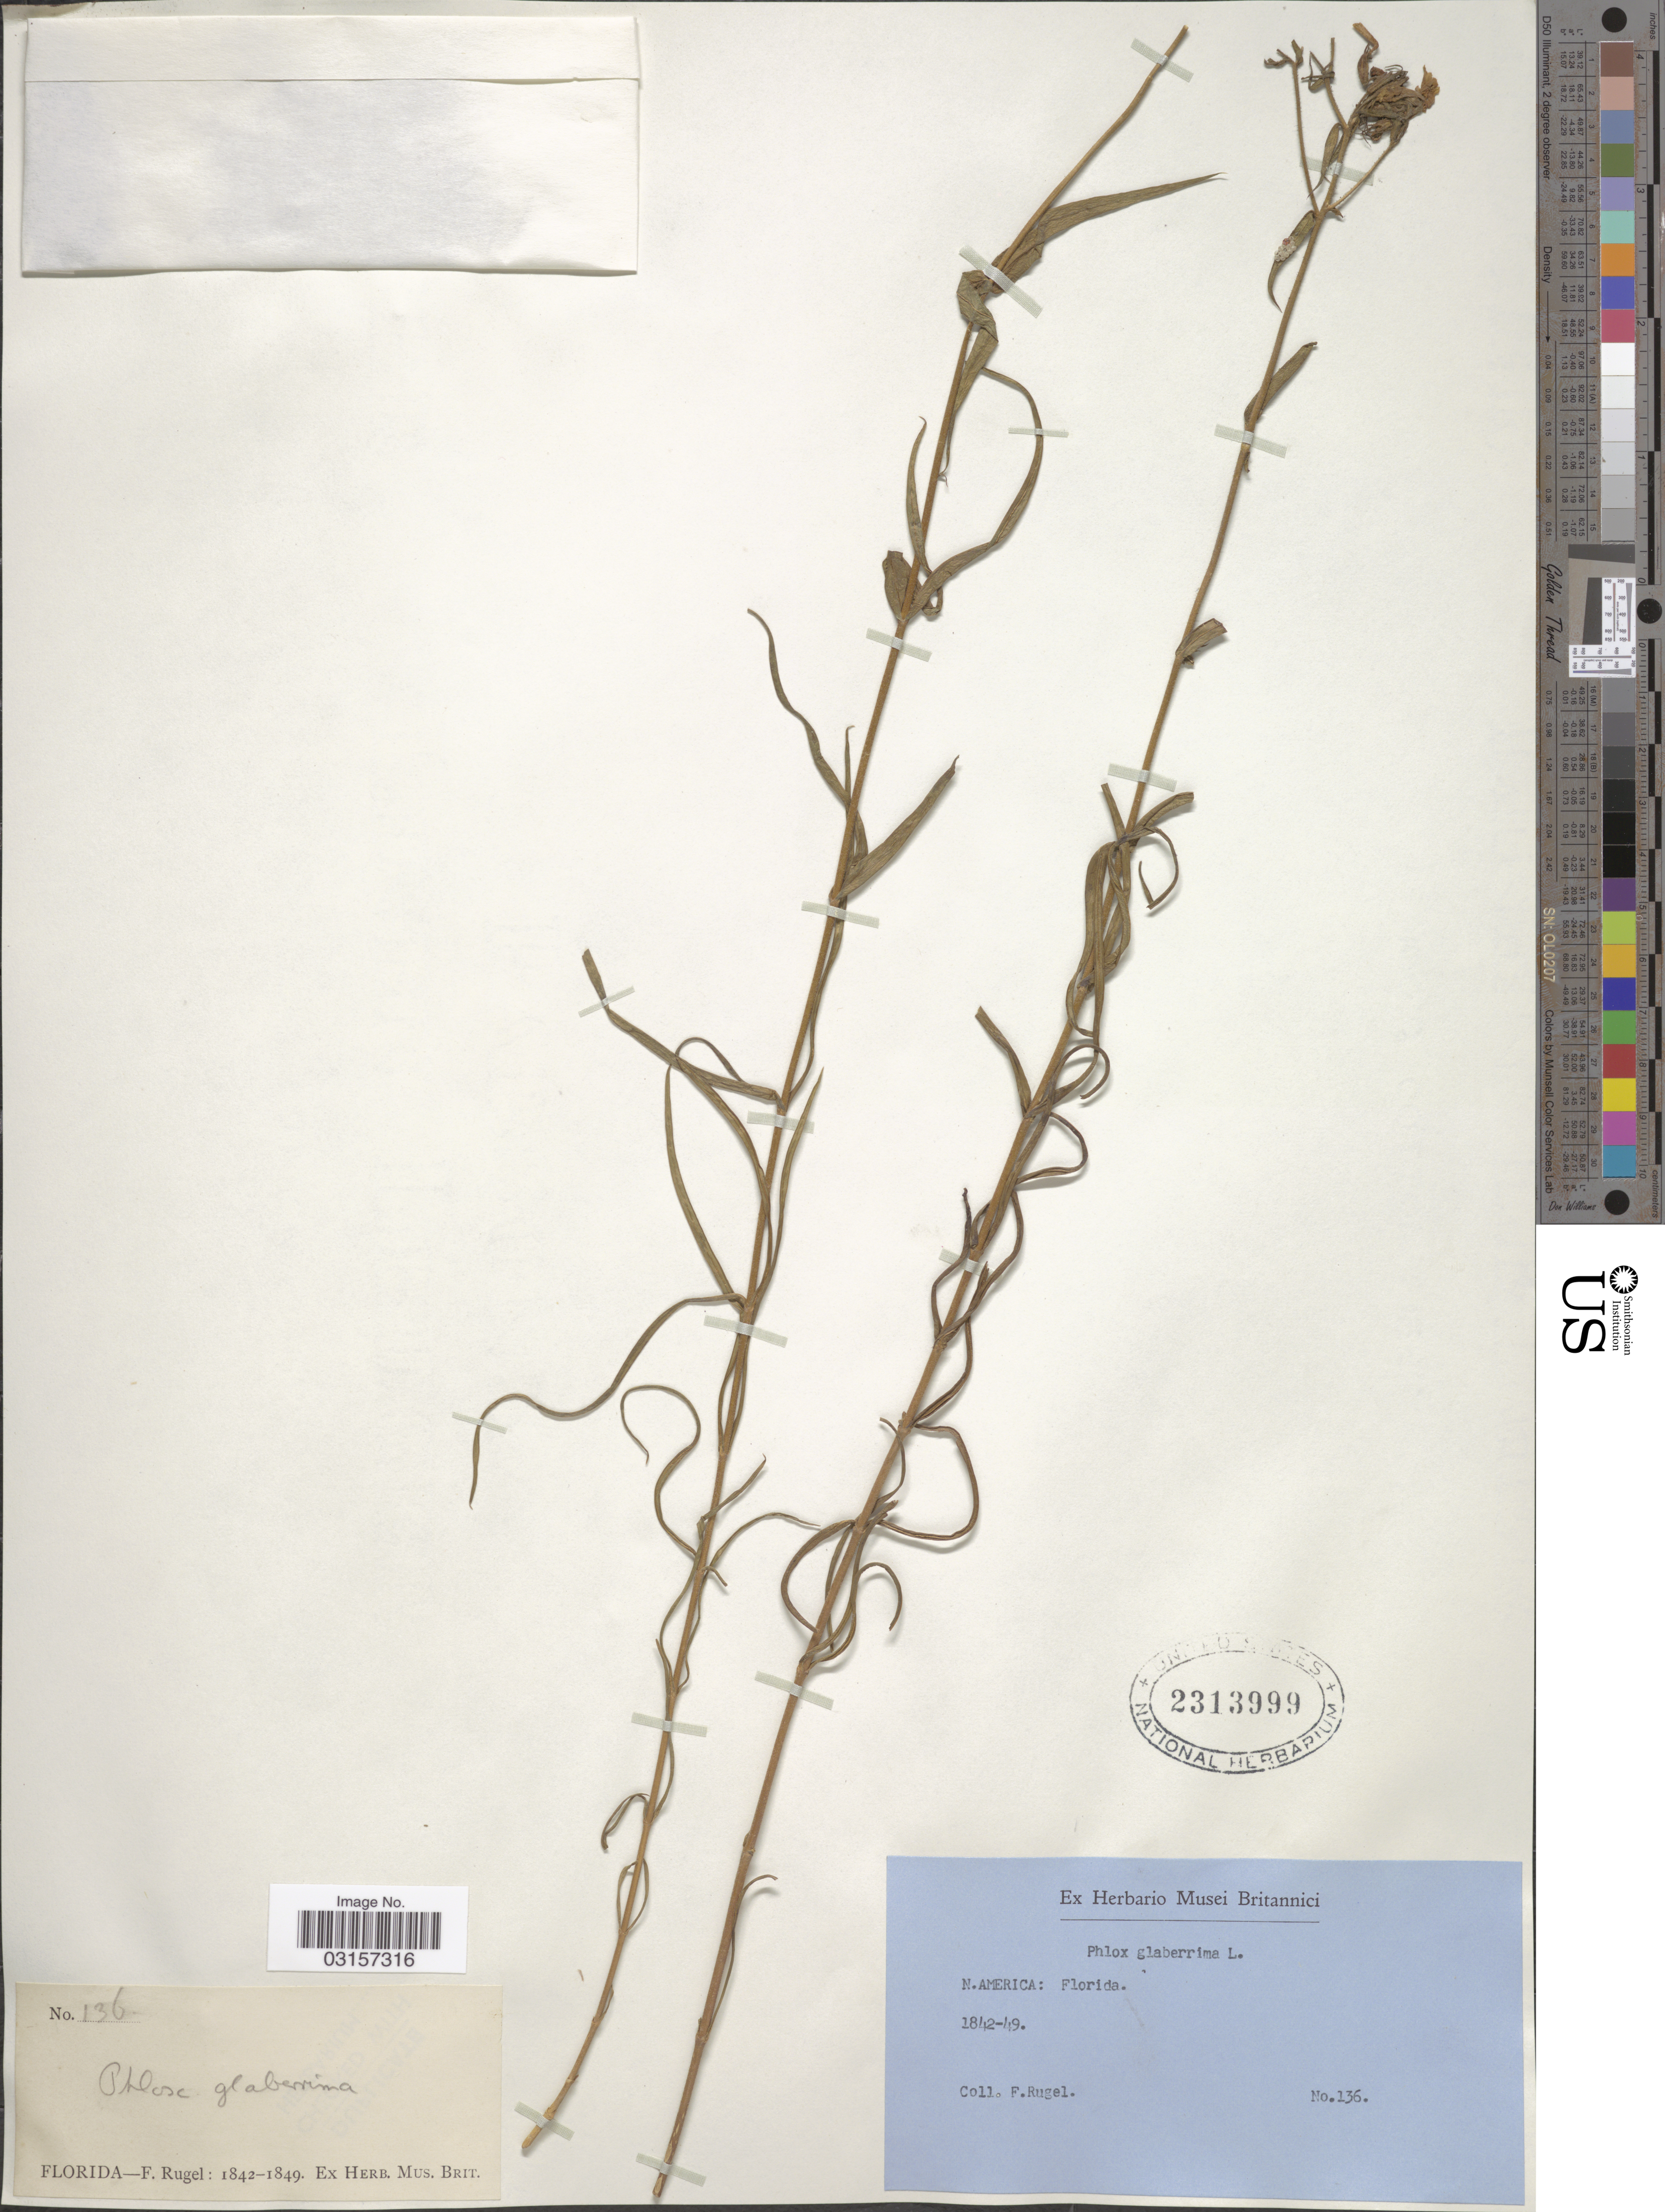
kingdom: Plantae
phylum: Tracheophyta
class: Magnoliopsida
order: Ericales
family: Polemoniaceae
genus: Phlox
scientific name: Phlox pilosa subsp. pilosa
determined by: Mayfield, M. H.; Ferguson, C. J.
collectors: F. Rugel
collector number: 136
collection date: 1842/1849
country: United States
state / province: Florida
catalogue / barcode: US 2313999